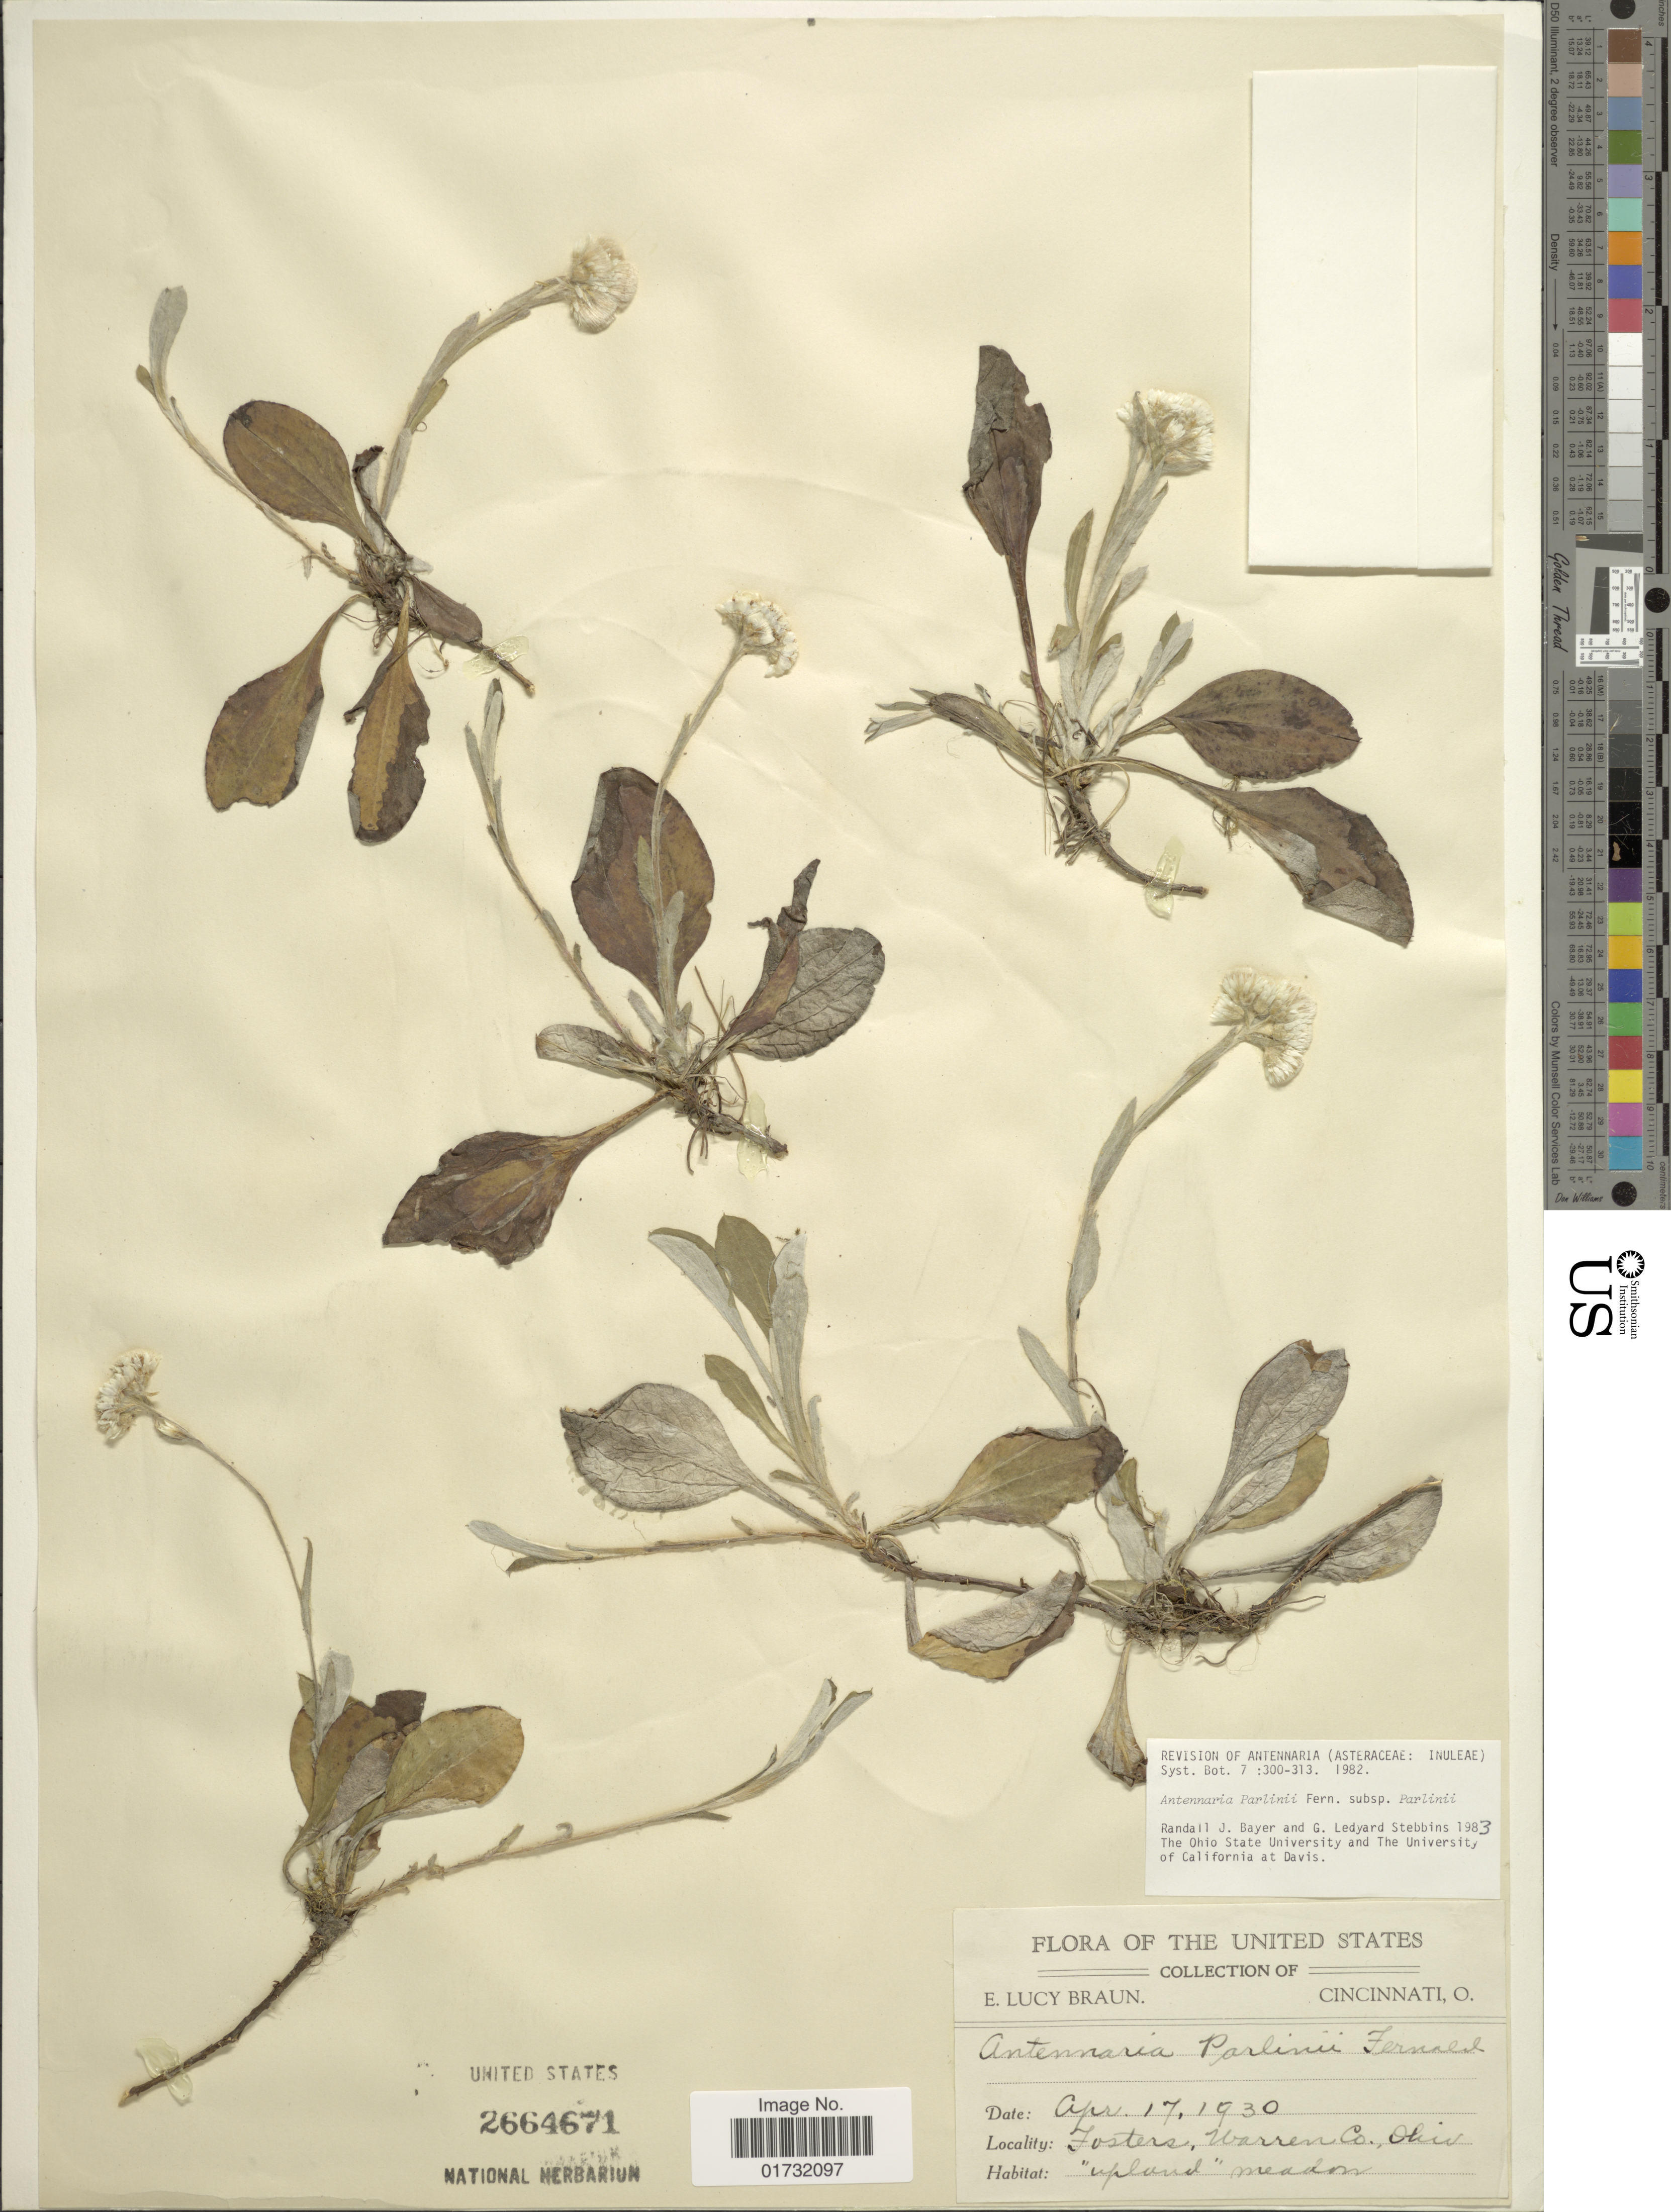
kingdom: Plantae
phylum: Tracheophyta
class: Magnoliopsida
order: Asterales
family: Asteraceae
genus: Antennaria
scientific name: Antennaria parlinii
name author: Fernald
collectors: E. L. Braun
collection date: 1930-04-17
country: United States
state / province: Ohio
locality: Fosters, Warren Co.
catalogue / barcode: US 2664671